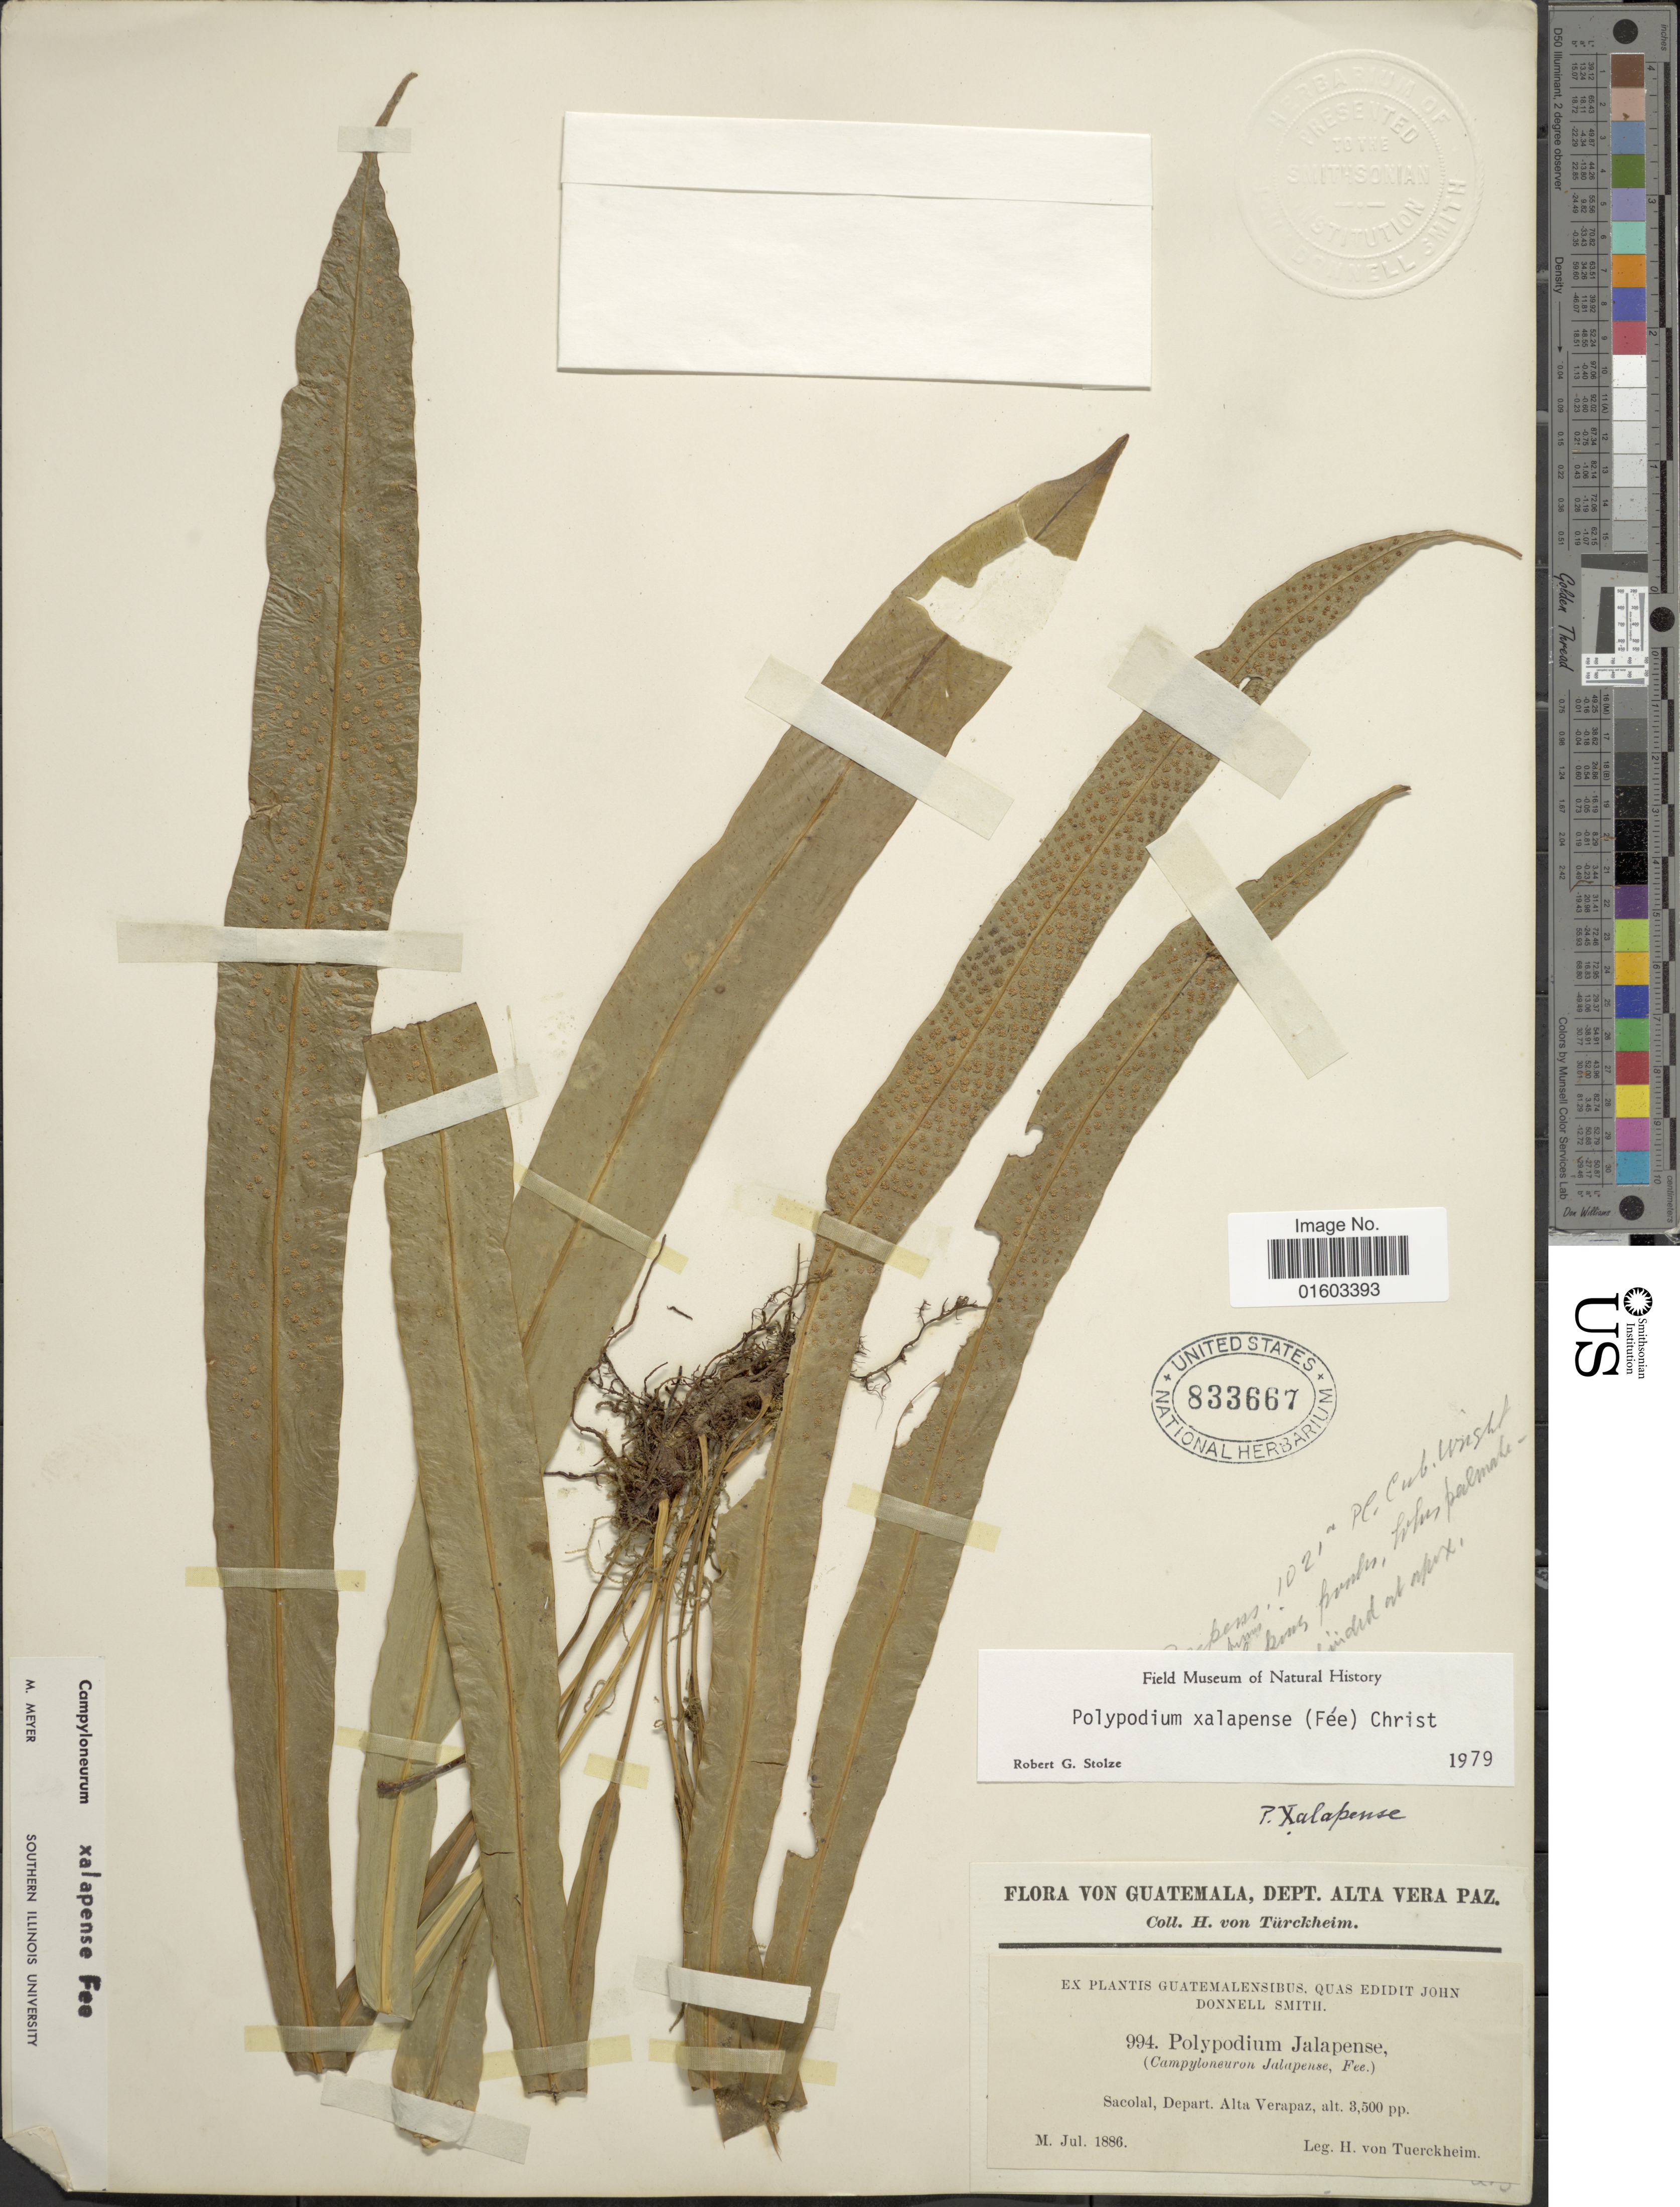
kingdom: Plantae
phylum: Tracheophyta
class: Polypodiopsida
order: Polypodiales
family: Polypodiaceae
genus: Campyloneurum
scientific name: Campyloneurum xalapense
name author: Fée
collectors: H. von Türckheim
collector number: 994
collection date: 1886-07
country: Guatemala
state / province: Alta Verapaz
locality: Sacolal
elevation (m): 1067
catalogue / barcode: US 833667